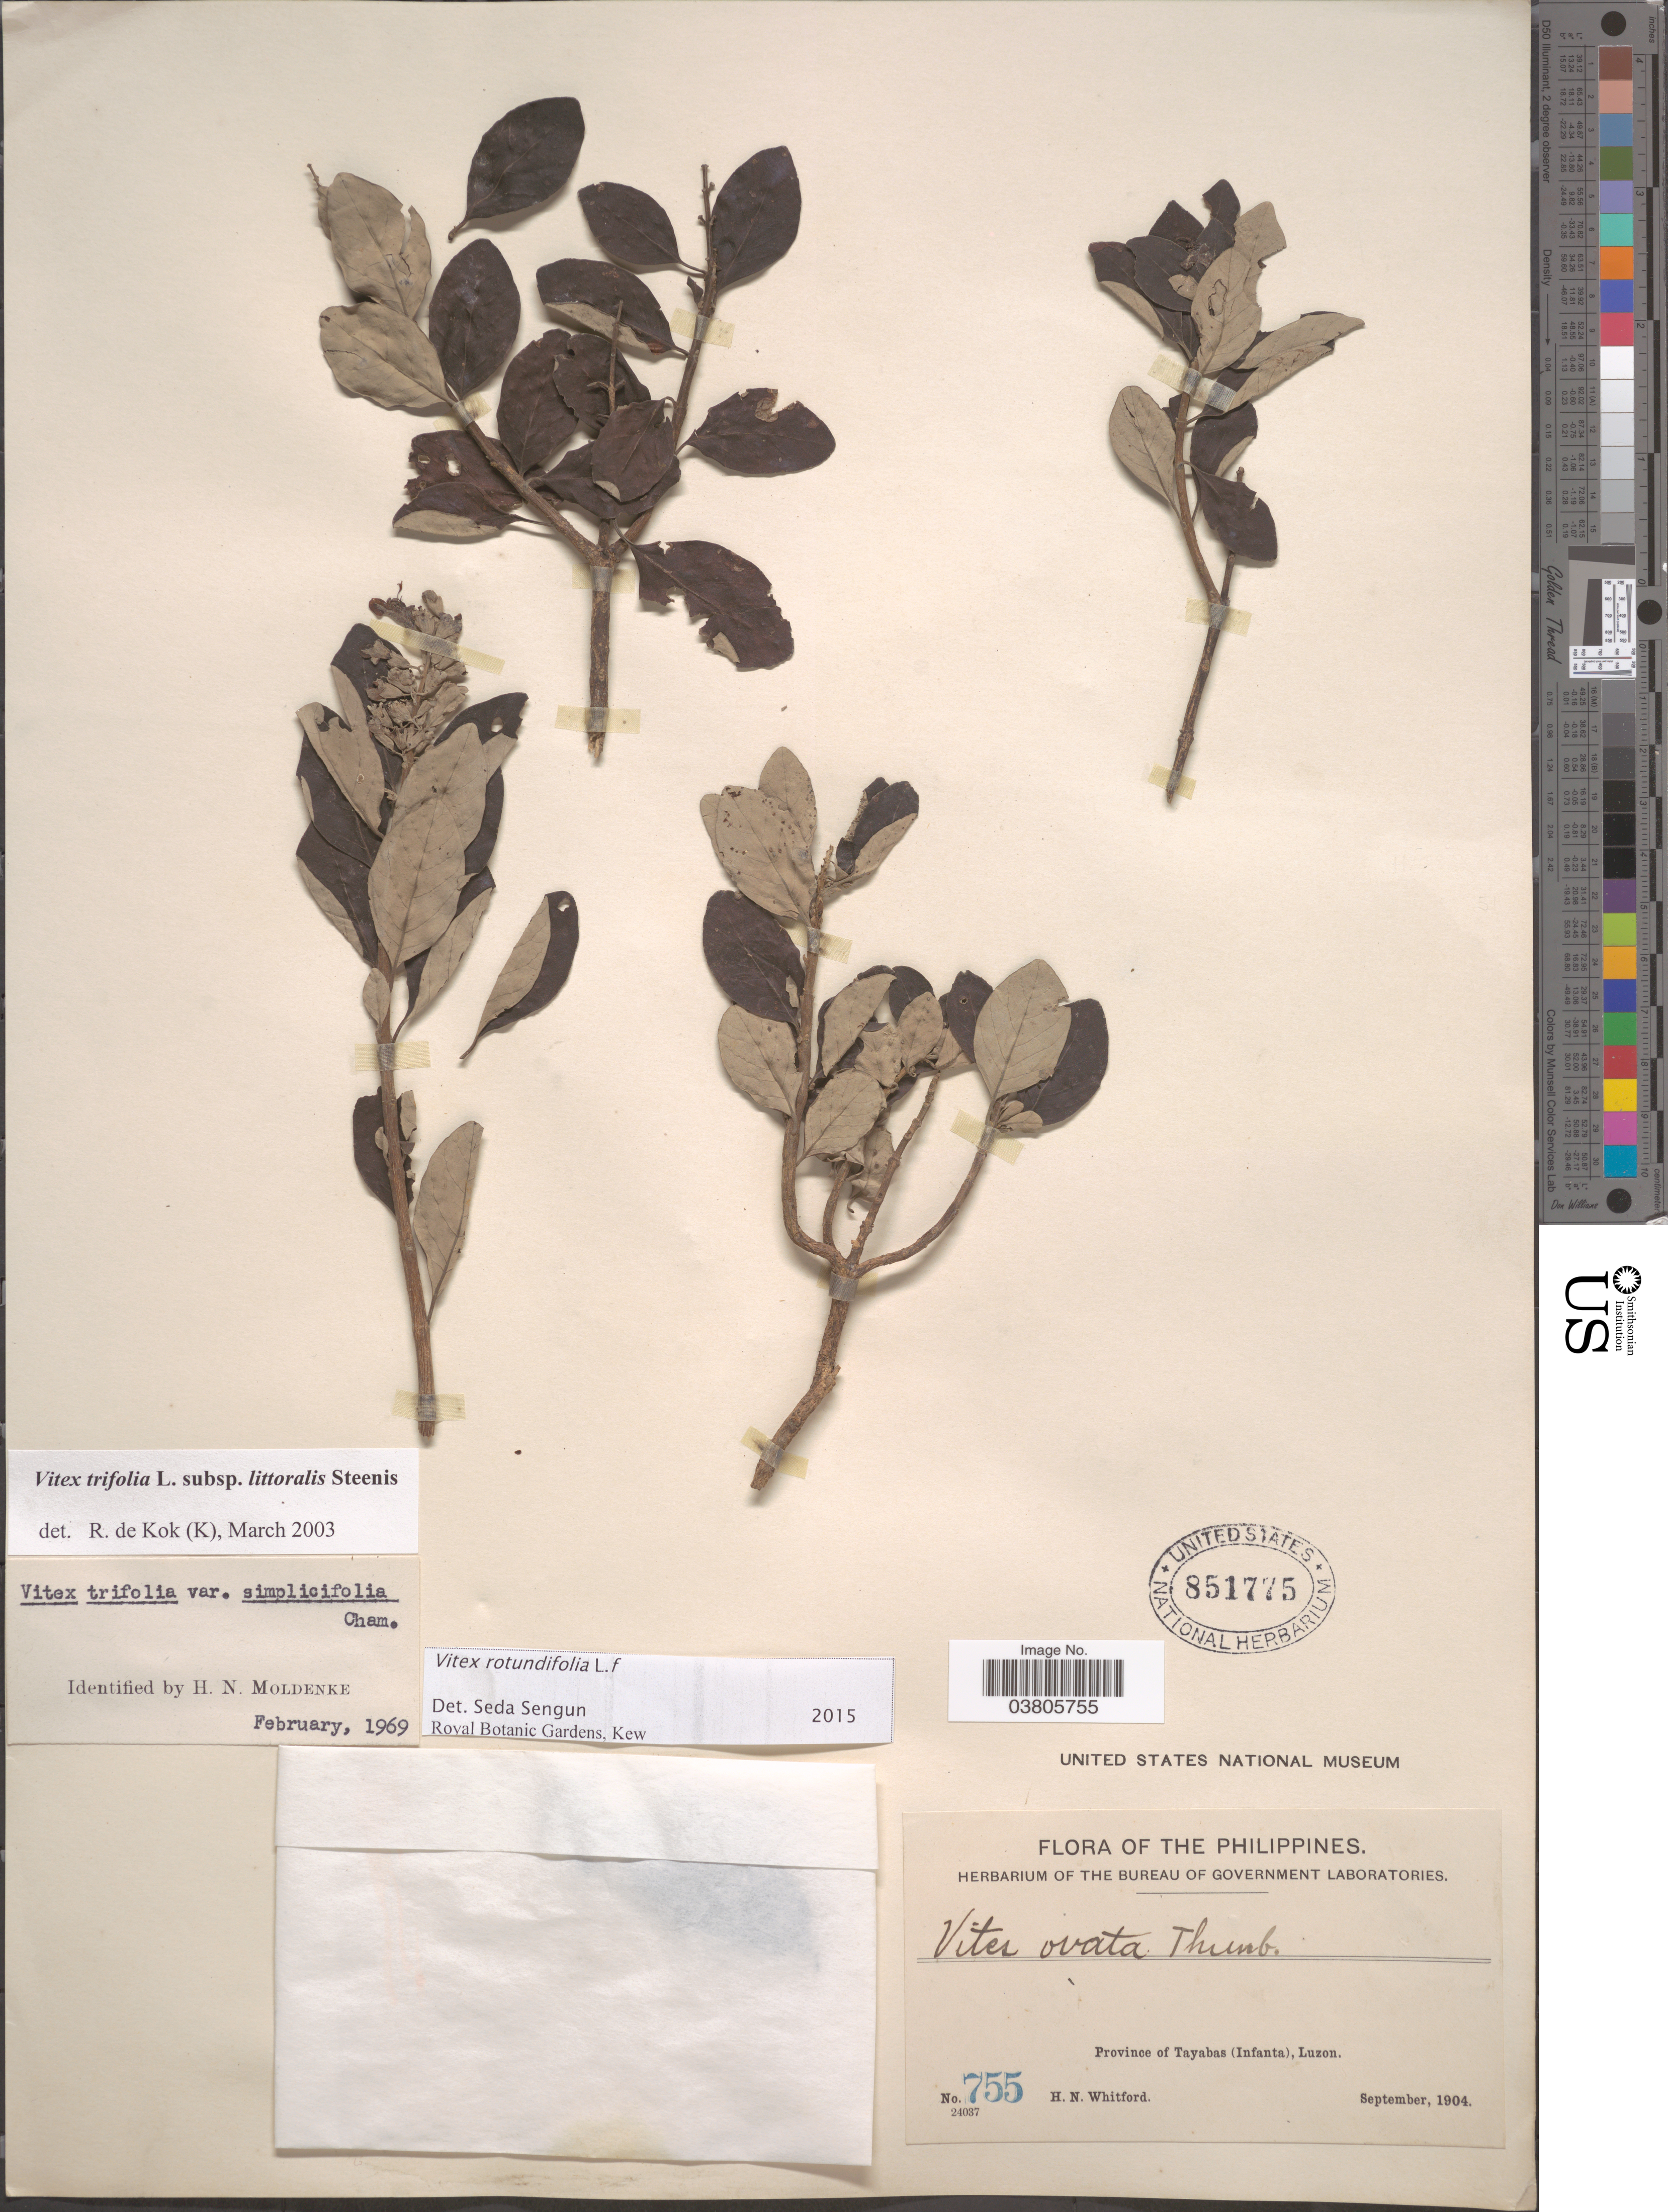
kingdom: Plantae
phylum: Tracheophyta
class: Magnoliopsida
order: Lamiales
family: Lamiaceae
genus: Vitex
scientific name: Vitex rotundifolia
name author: L. f.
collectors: H. N. Whitford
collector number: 755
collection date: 1904-09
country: Philippines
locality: Province of Tayabas (Infanta), Luzon.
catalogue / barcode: US 851775